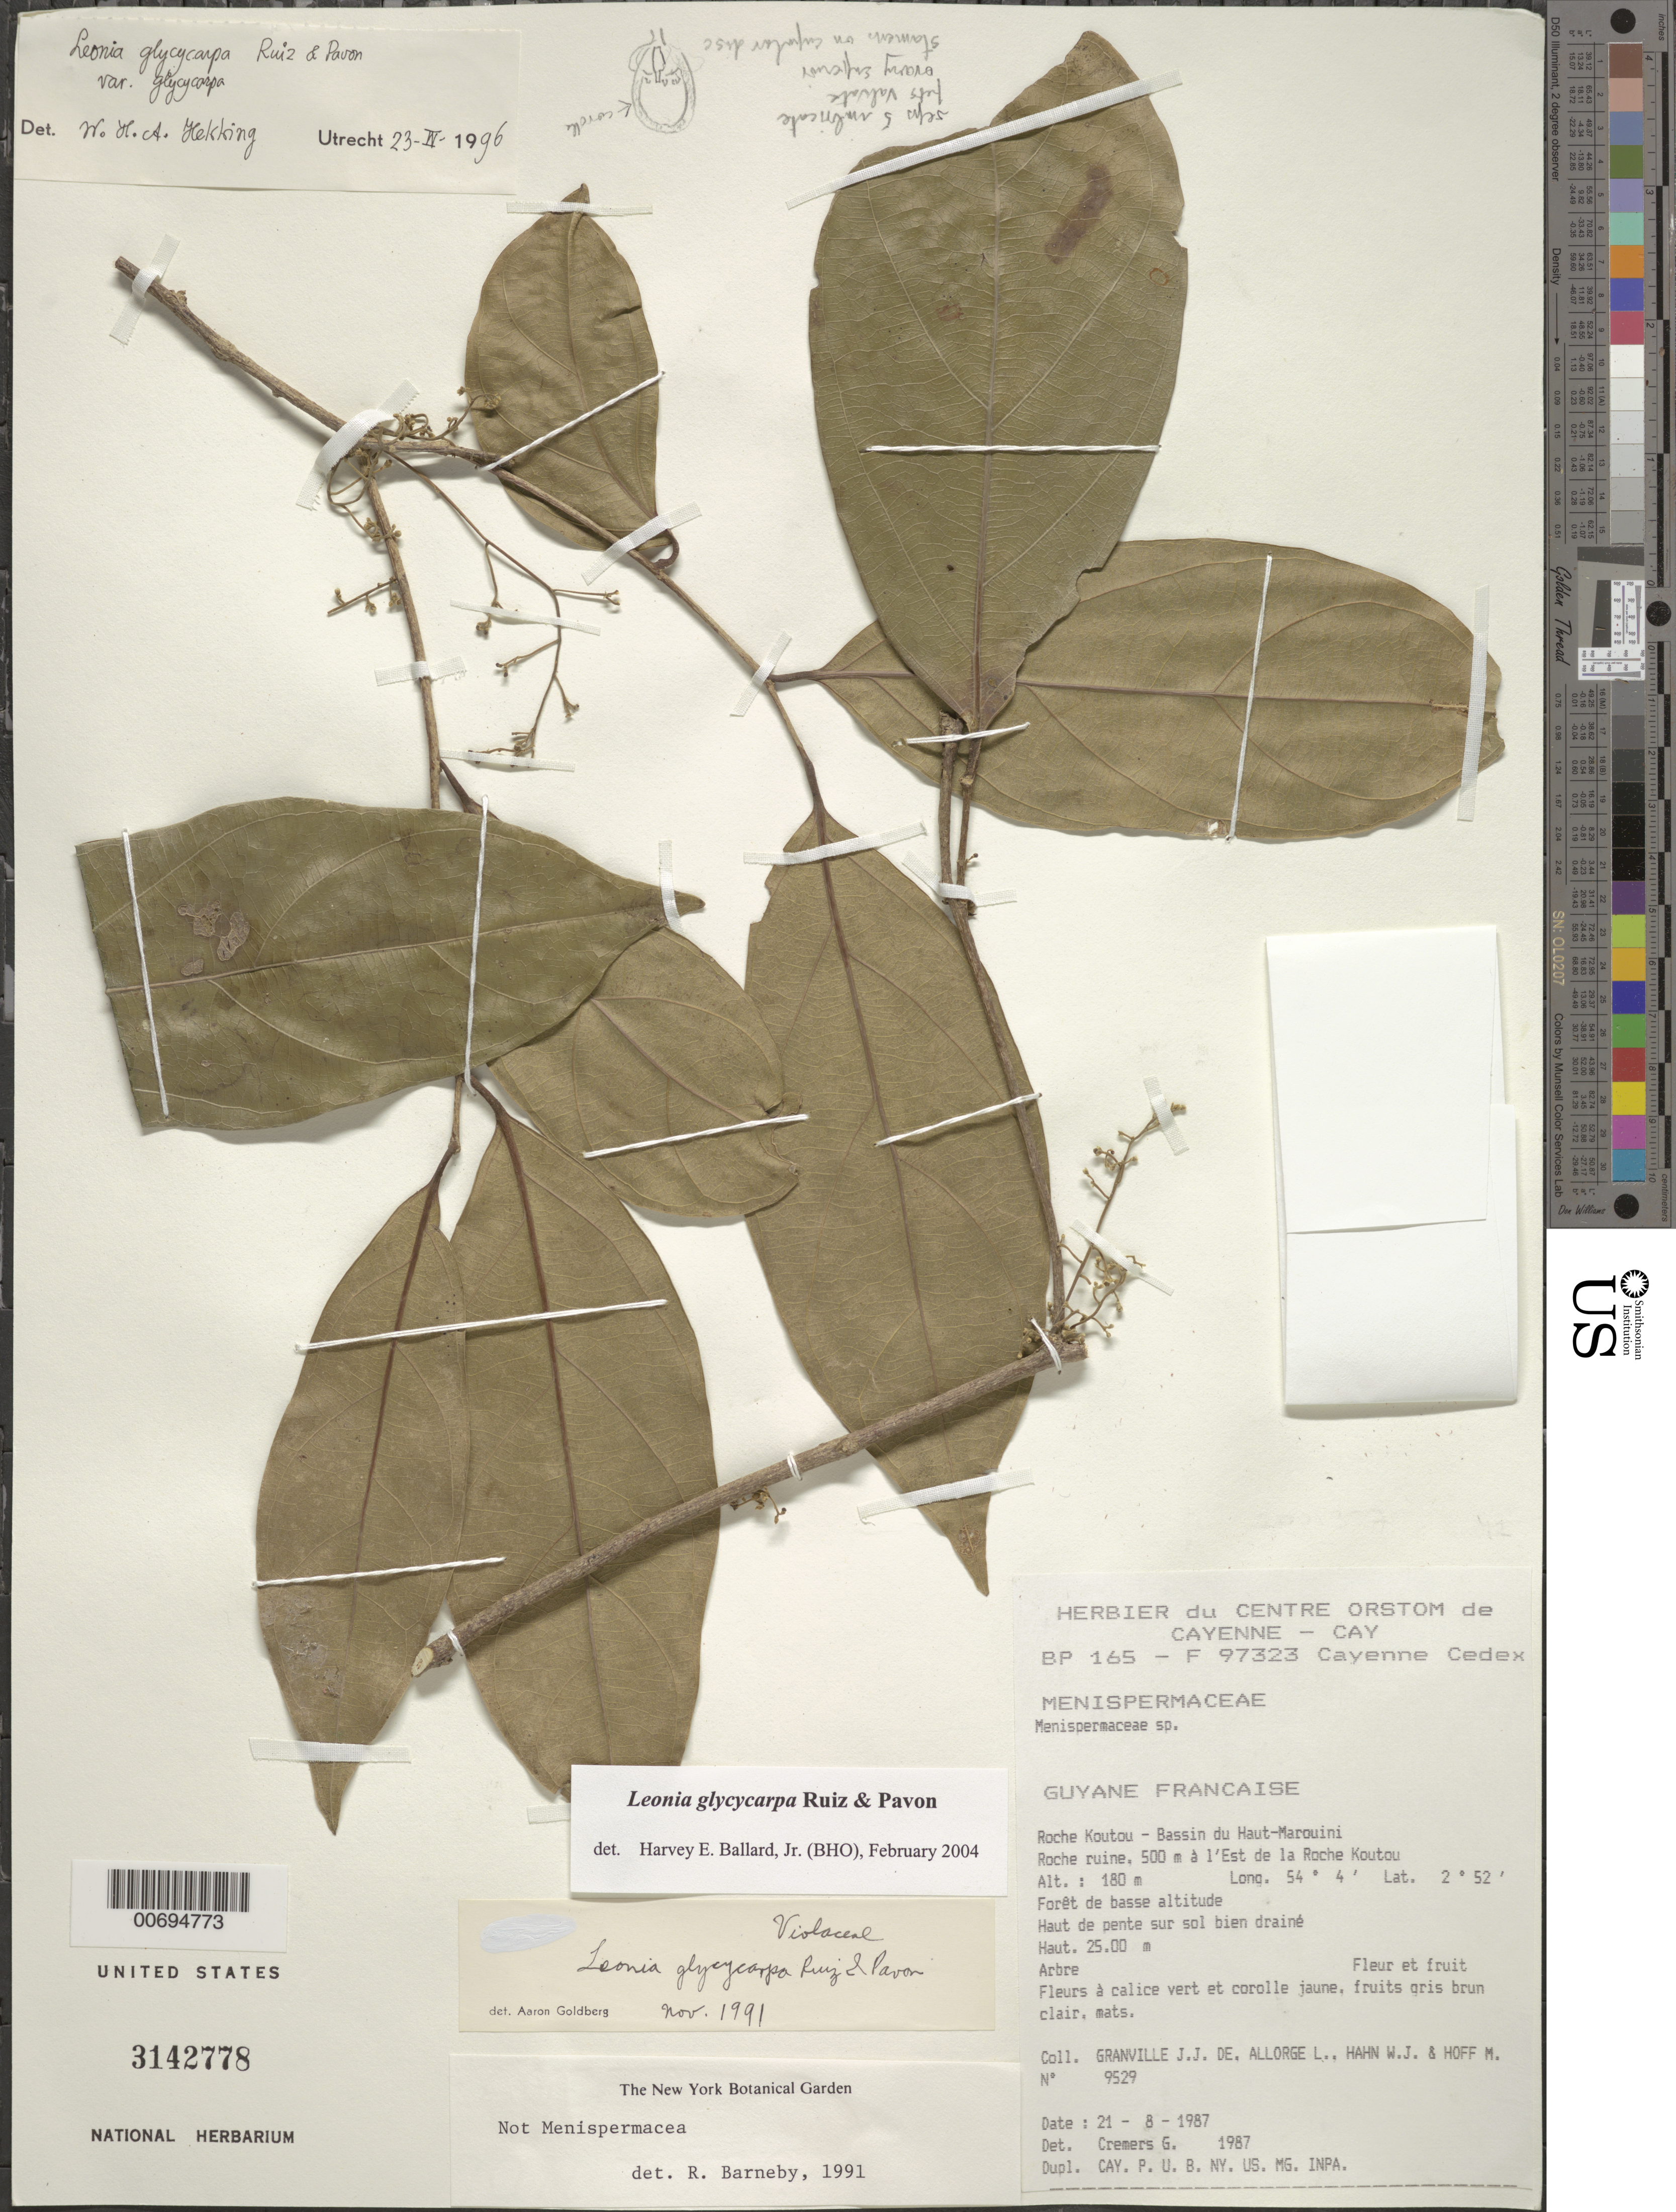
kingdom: Plantae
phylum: Tracheophyta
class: Magnoliopsida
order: Malpighiales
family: Violaceae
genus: Leonia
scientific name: Leonia glycycarpa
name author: Ruiz & Pav.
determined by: Ballard, Harvey E.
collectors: J.-J. de Granville, L. Allorge, W. J. Hahn & M. Hoff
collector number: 9529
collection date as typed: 21-Aug-87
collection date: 1987-08-21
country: French Guiana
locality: Roche Koutou, Bassin du Haut-Marouini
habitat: Forêt de basse altitude, haut de pente sur sol bien draine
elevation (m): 180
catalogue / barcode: US 3142778